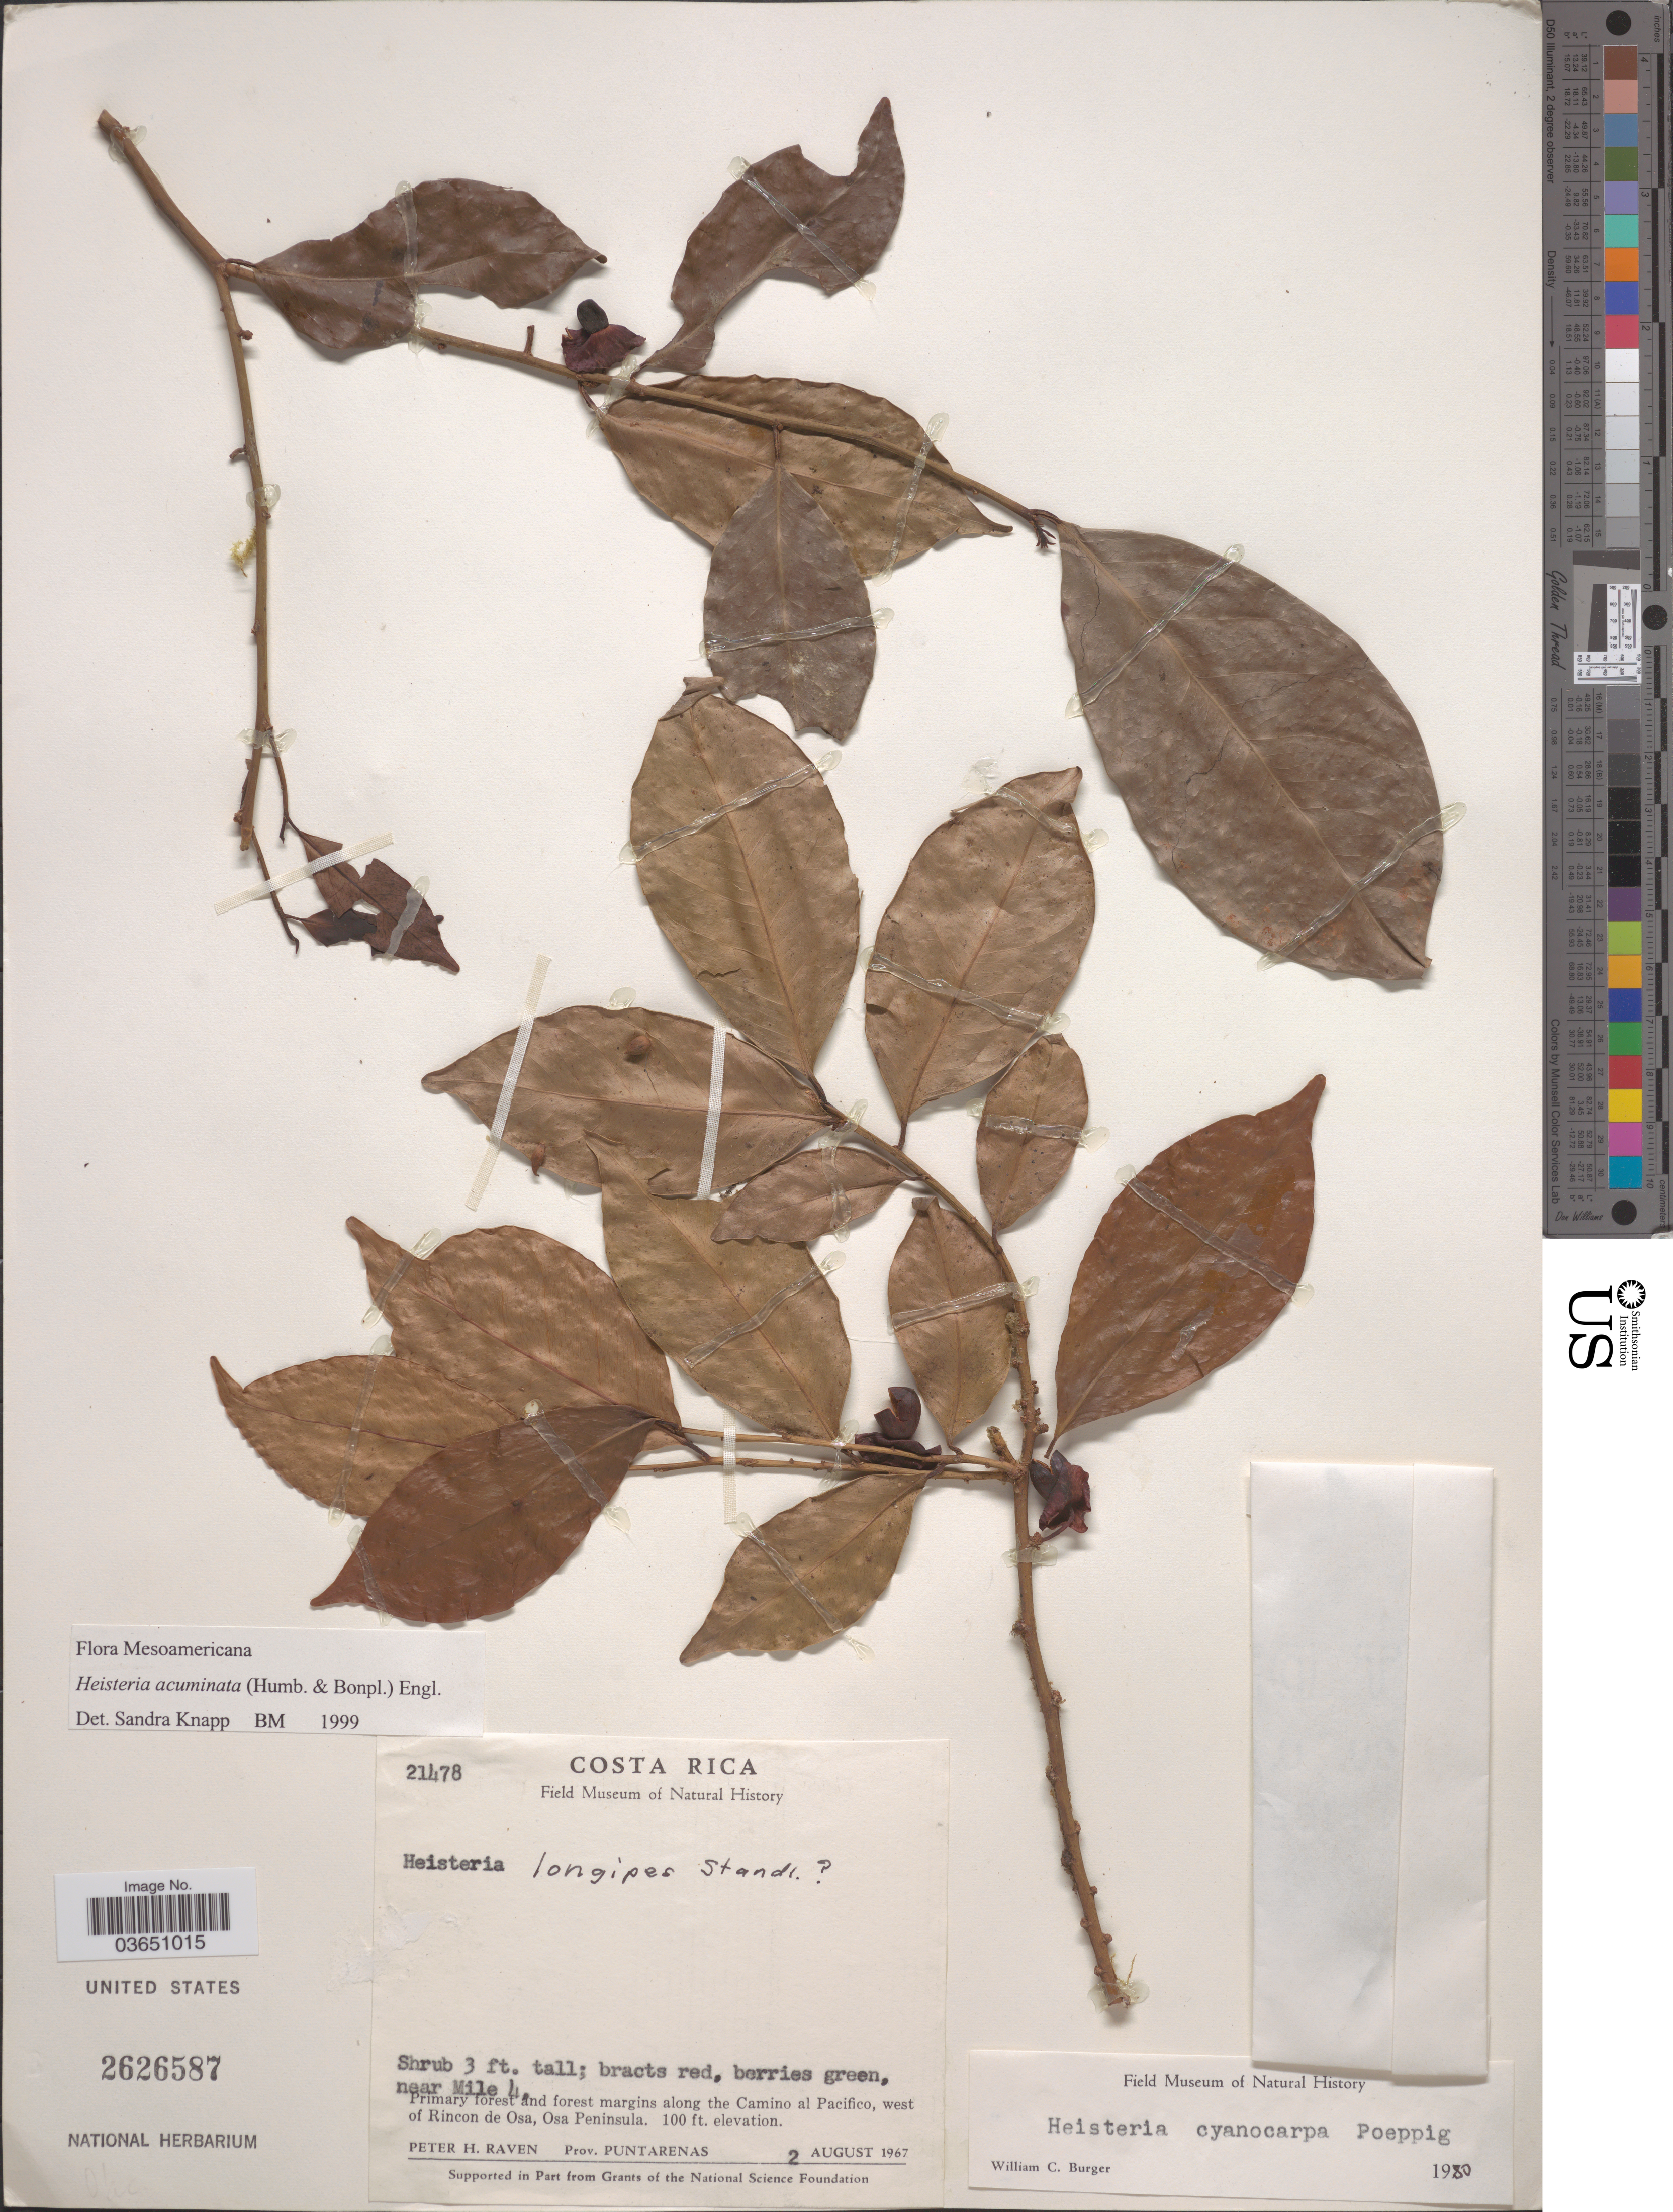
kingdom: Plantae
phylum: Tracheophyta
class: Magnoliopsida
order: Santalales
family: Erythropalaceae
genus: Heisteria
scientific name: Heisteria acuminata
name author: (Humb. & Bonpl.) Engl.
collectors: P. H. Raven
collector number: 21478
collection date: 1967-08-02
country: Costa Rica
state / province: Puntarenas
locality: Near Mile 4. Primary forest and forest margins along the Camino al Pacifico, west of Rincon de Osa, Osa Peninsula.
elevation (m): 30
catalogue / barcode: US 2626587